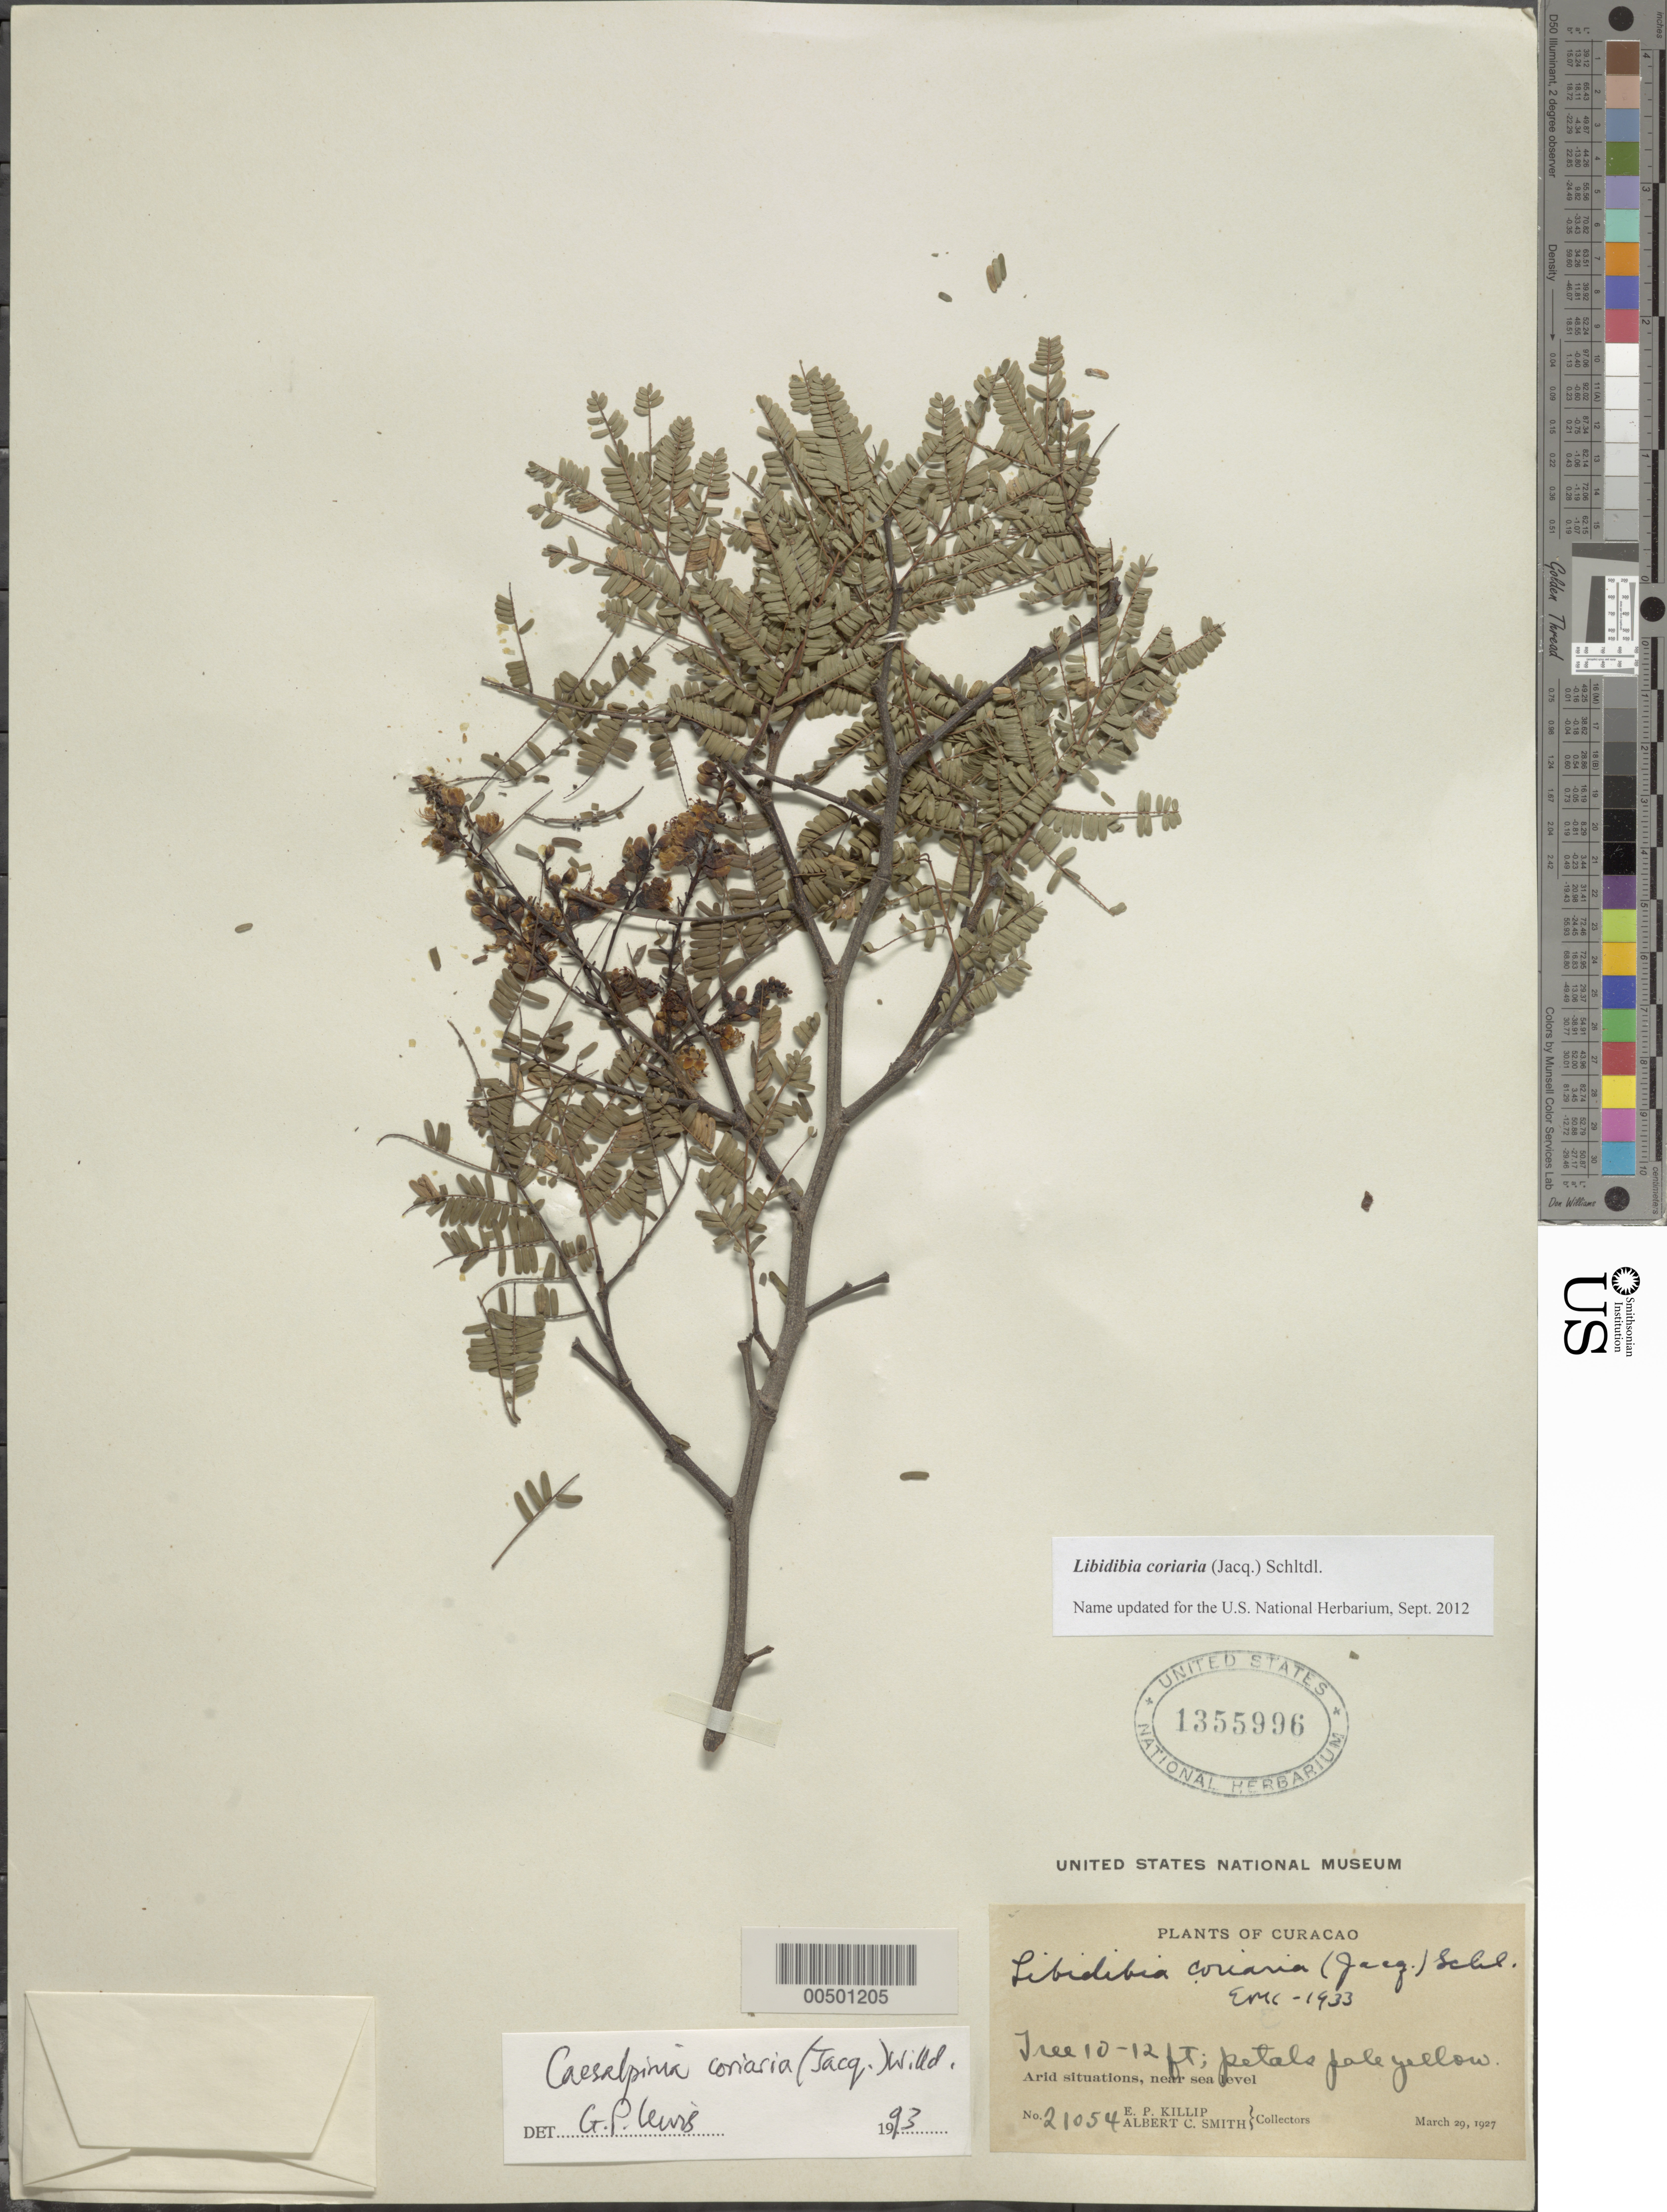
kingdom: Plantae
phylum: Tracheophyta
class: Magnoliopsida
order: Fabales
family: Fabaceae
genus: Libidibia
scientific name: Libidibia coriaria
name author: (Jacq.) Schltdl.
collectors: E. P. Killip & A. C. Smith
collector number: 21054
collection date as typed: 29 Mar 1927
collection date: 1927-03-29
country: Curaçao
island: Curaçao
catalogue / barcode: US 1355996